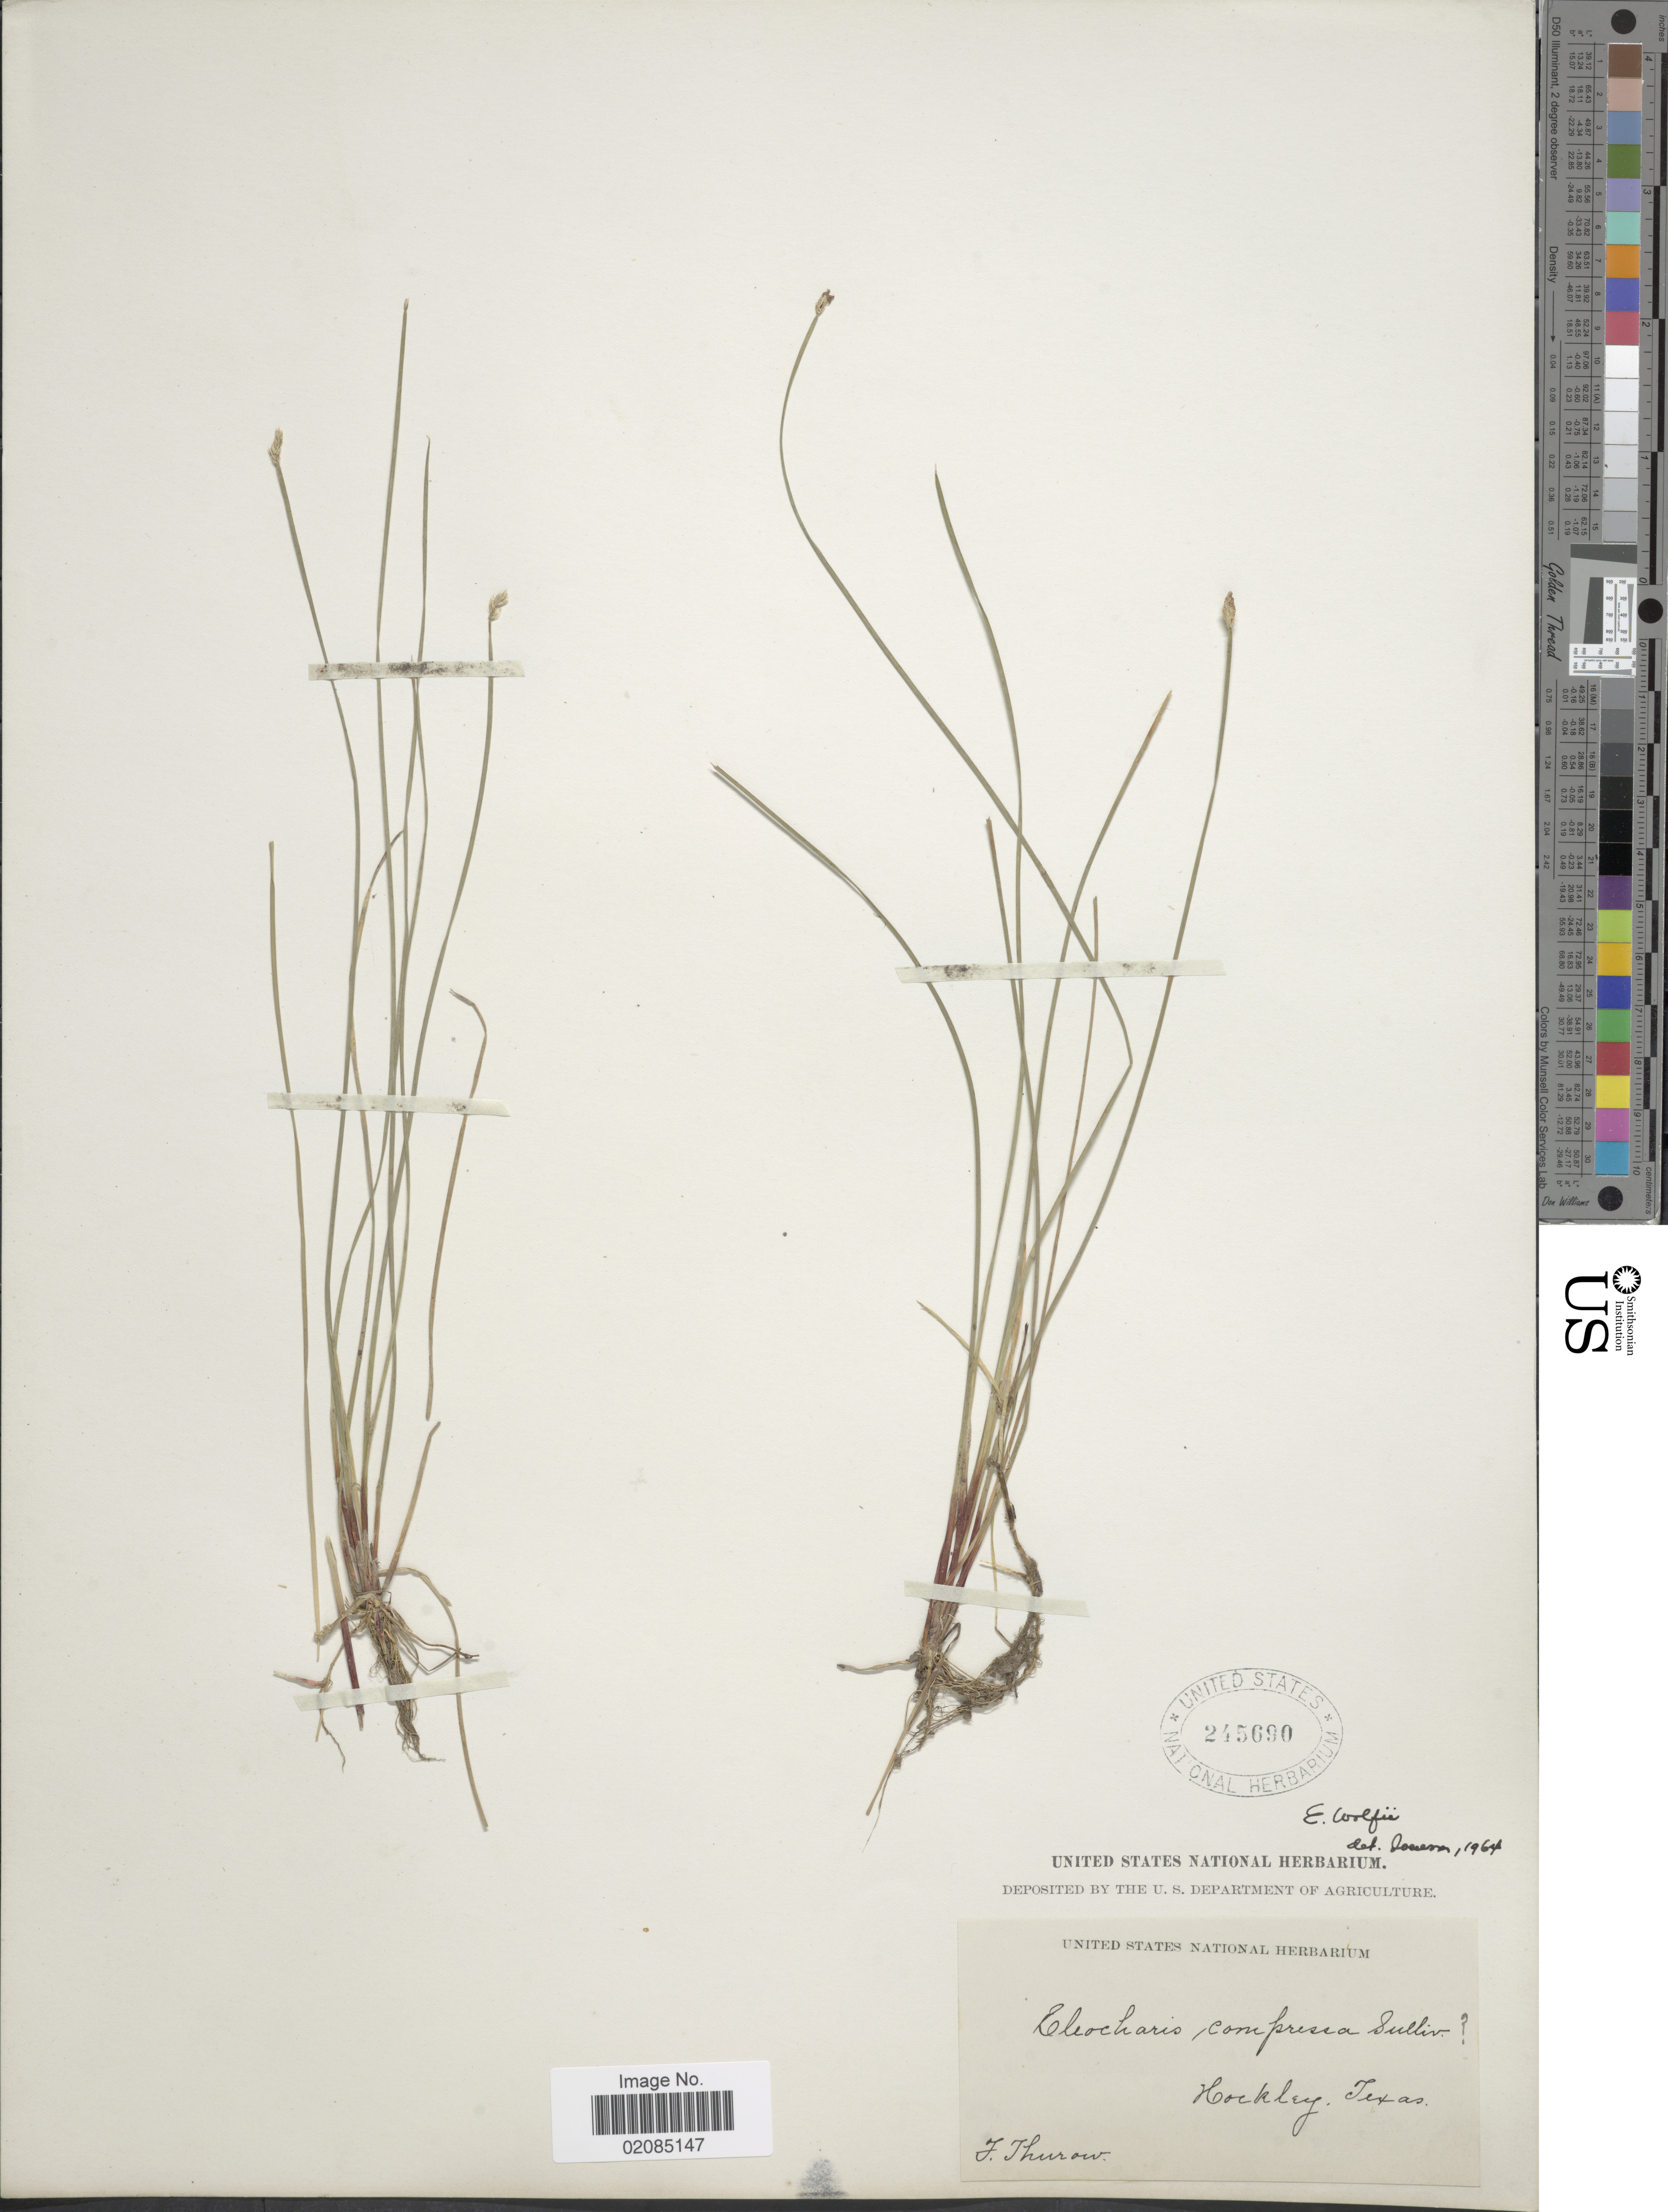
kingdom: Plantae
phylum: Tracheophyta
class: Liliopsida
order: Poales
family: Cyperaceae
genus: Eleocharis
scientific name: Eleocharis wolfii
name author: (A. Gray) A. Gray ex Britton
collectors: F. W. Thurow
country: United States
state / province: Texas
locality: Hockley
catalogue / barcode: US 245690